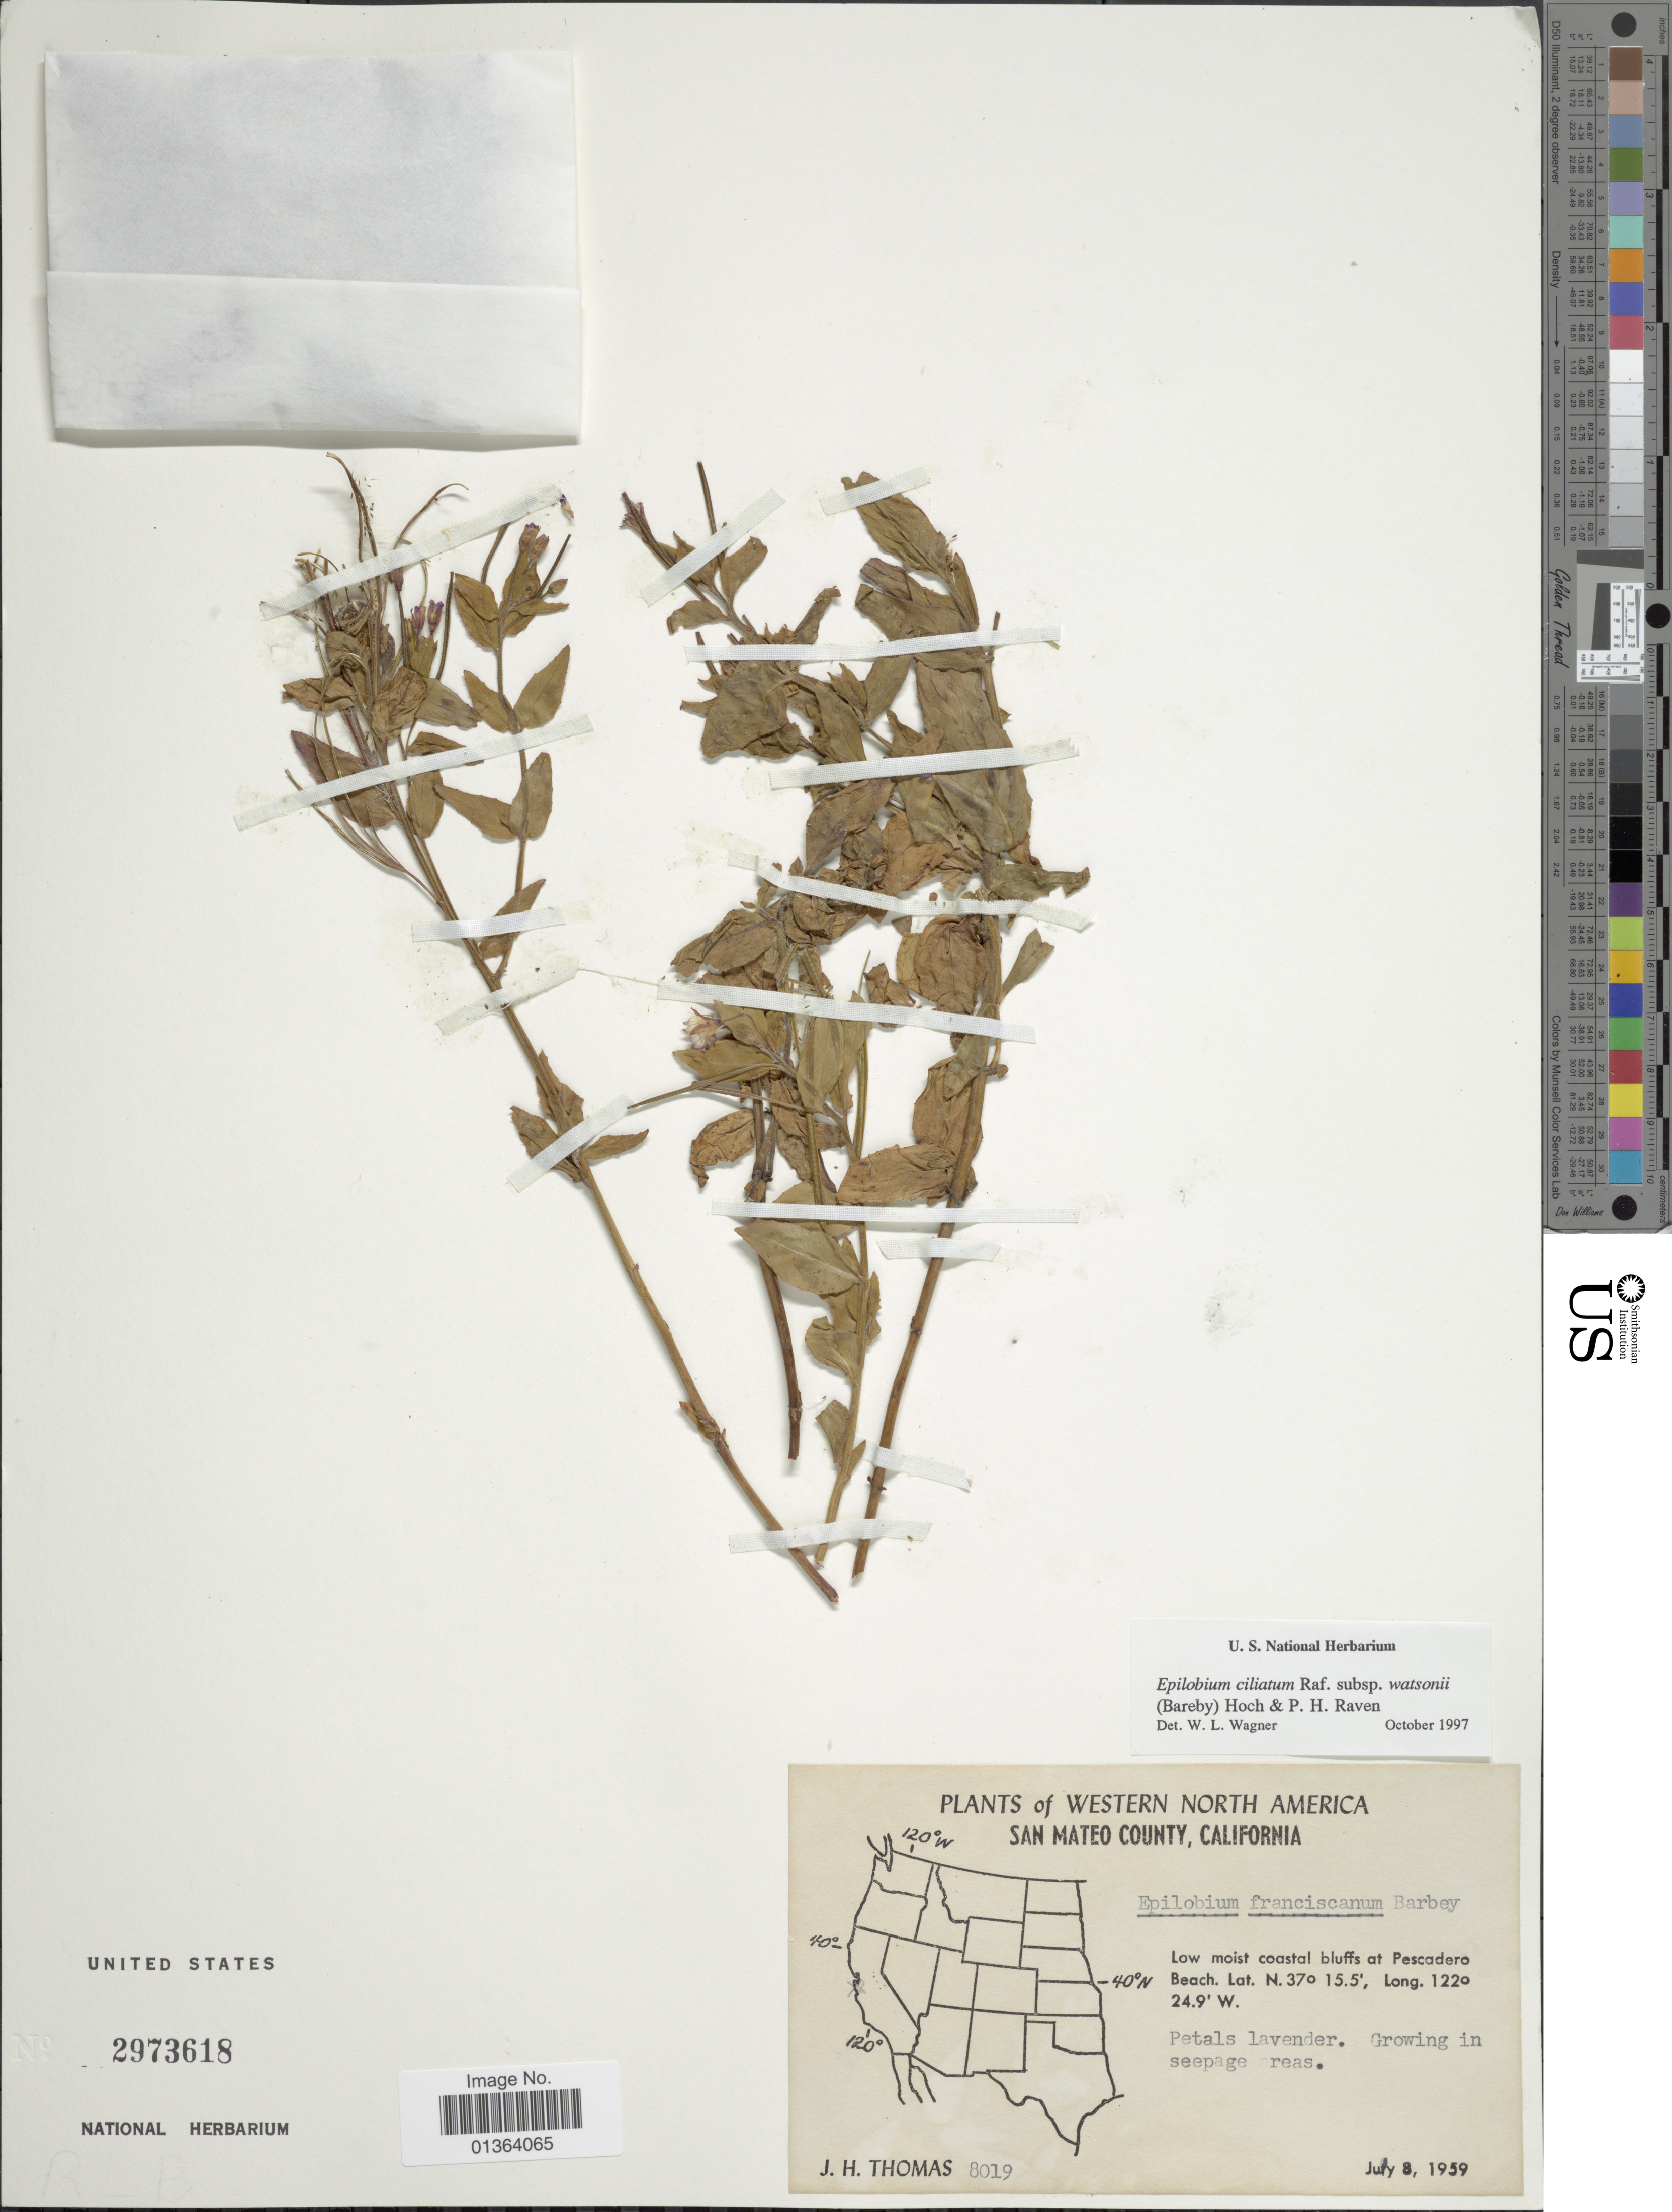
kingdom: Plantae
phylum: Tracheophyta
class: Magnoliopsida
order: Myrtales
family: Onagraceae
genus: Epilobium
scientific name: Epilobium ciliatum subsp. watsonii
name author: (Barbey) Hoch & P.H. Raven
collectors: J. H. Thomas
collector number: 8019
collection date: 1959-07-08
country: United States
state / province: California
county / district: San Mateo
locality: San Mateo County. Low moist coastal bluffs at Pescadero Beach.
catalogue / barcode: US 2973618